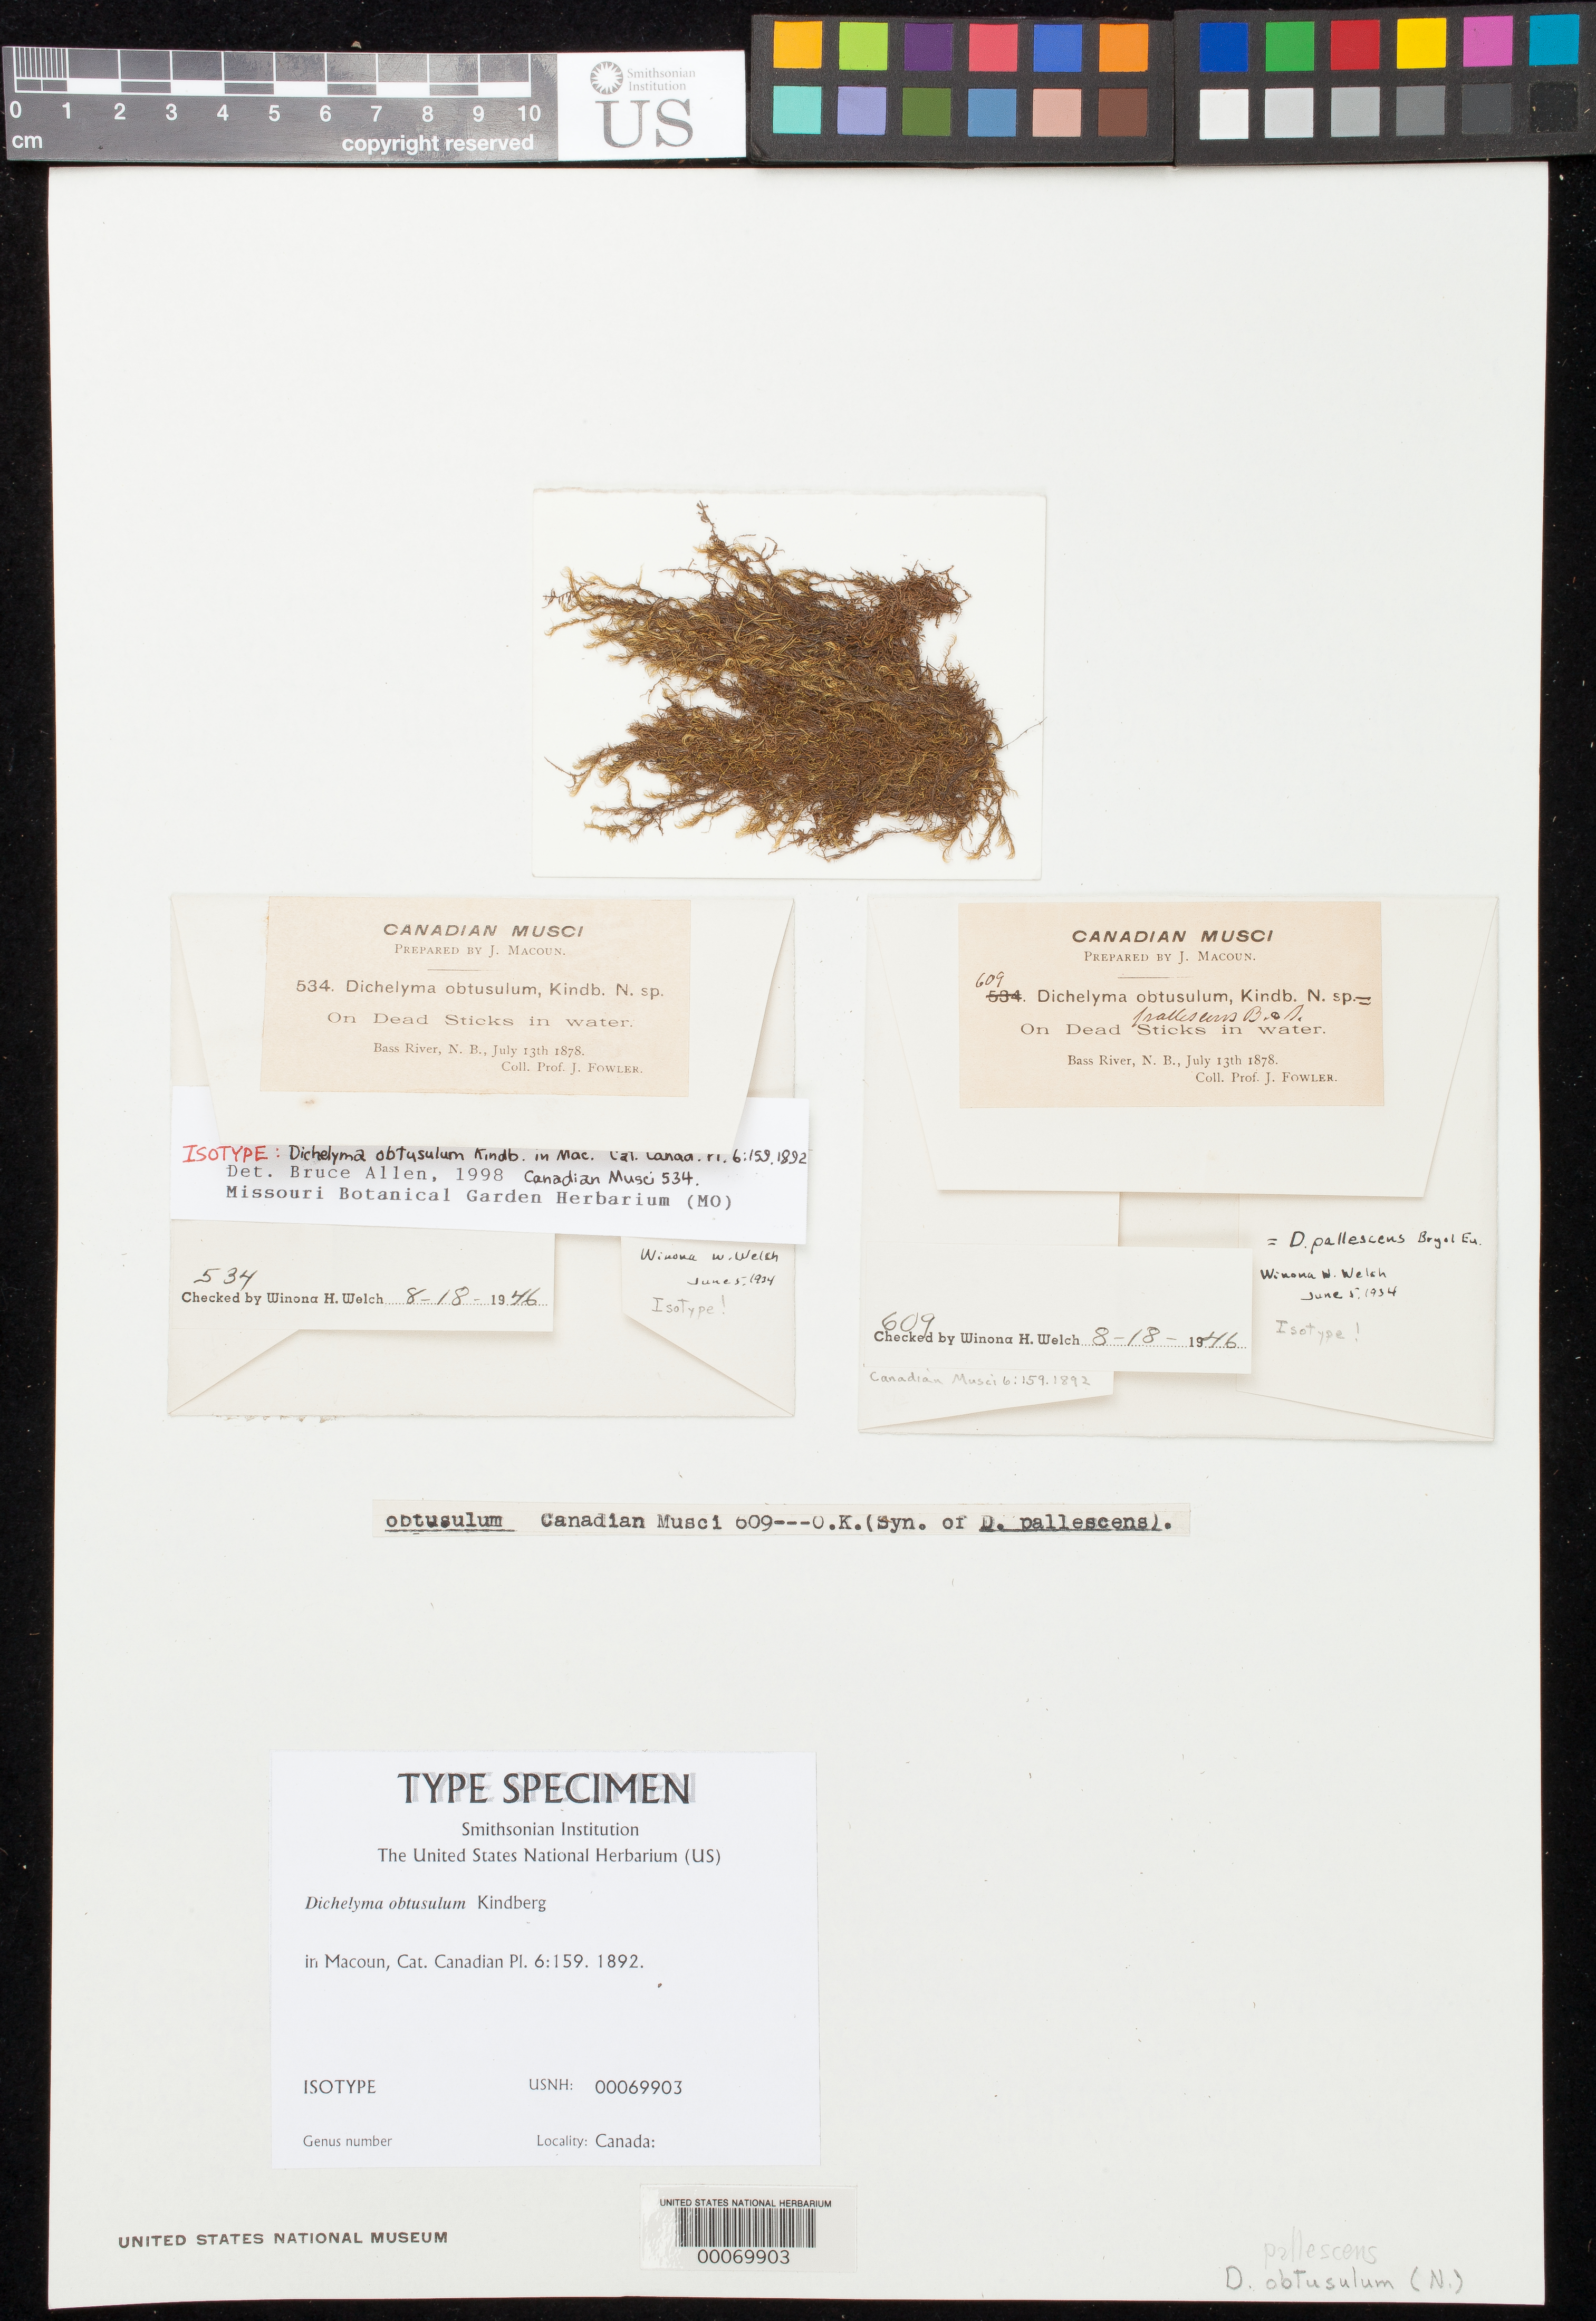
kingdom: Plantae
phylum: Bryophyta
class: Bryopsida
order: Hypnales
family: Fontinalaceae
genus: Dichelyma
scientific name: Dichelyma obtusulum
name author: Kindb. in Macoun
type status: Isotype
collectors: J. P. Fowler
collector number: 534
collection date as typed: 13 Jul 1878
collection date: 1878-07-13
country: Canada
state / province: Nova Scotia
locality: Bass River.